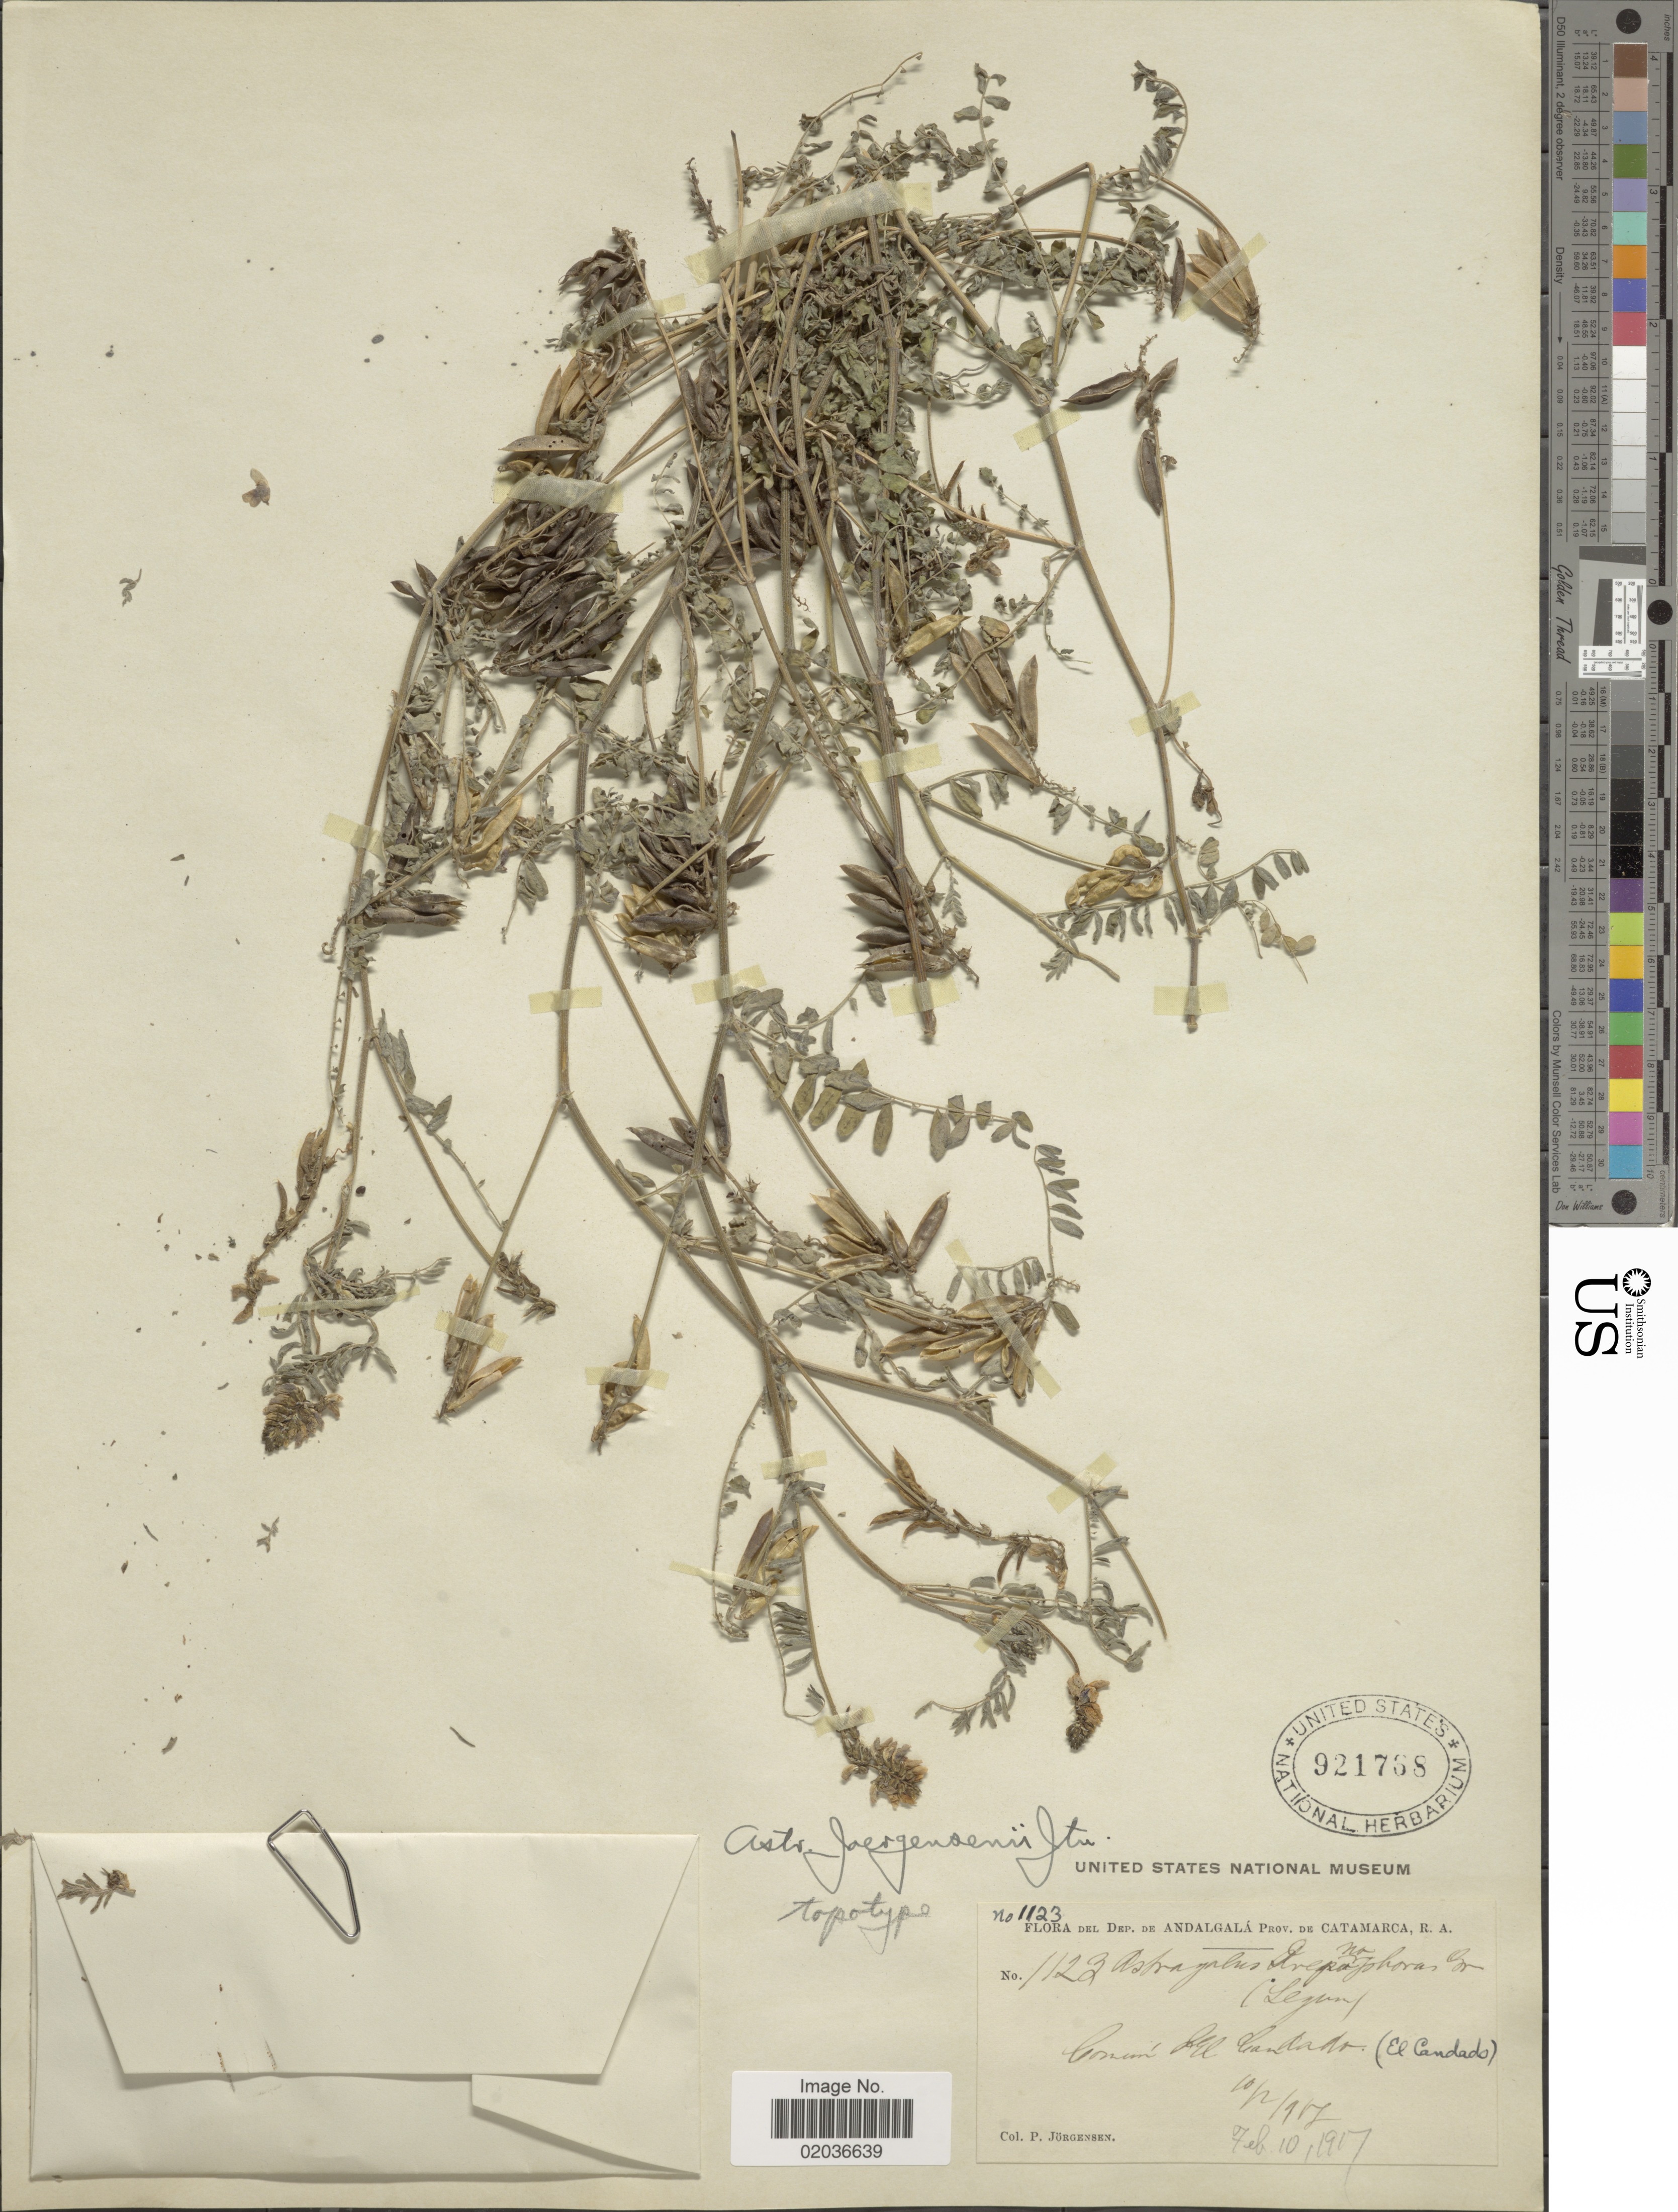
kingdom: Plantae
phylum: Tracheophyta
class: Magnoliopsida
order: Fabales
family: Fabaceae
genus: Astragalus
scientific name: Astragalus joergensenii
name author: I.M. Johnst.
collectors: P. Jörgensen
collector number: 1123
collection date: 1917-02-10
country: Argentina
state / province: Catamarca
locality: Dep. de Andalgalá, Prov. de Catamarca, R.A. Común de El Candado.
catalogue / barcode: US 921788